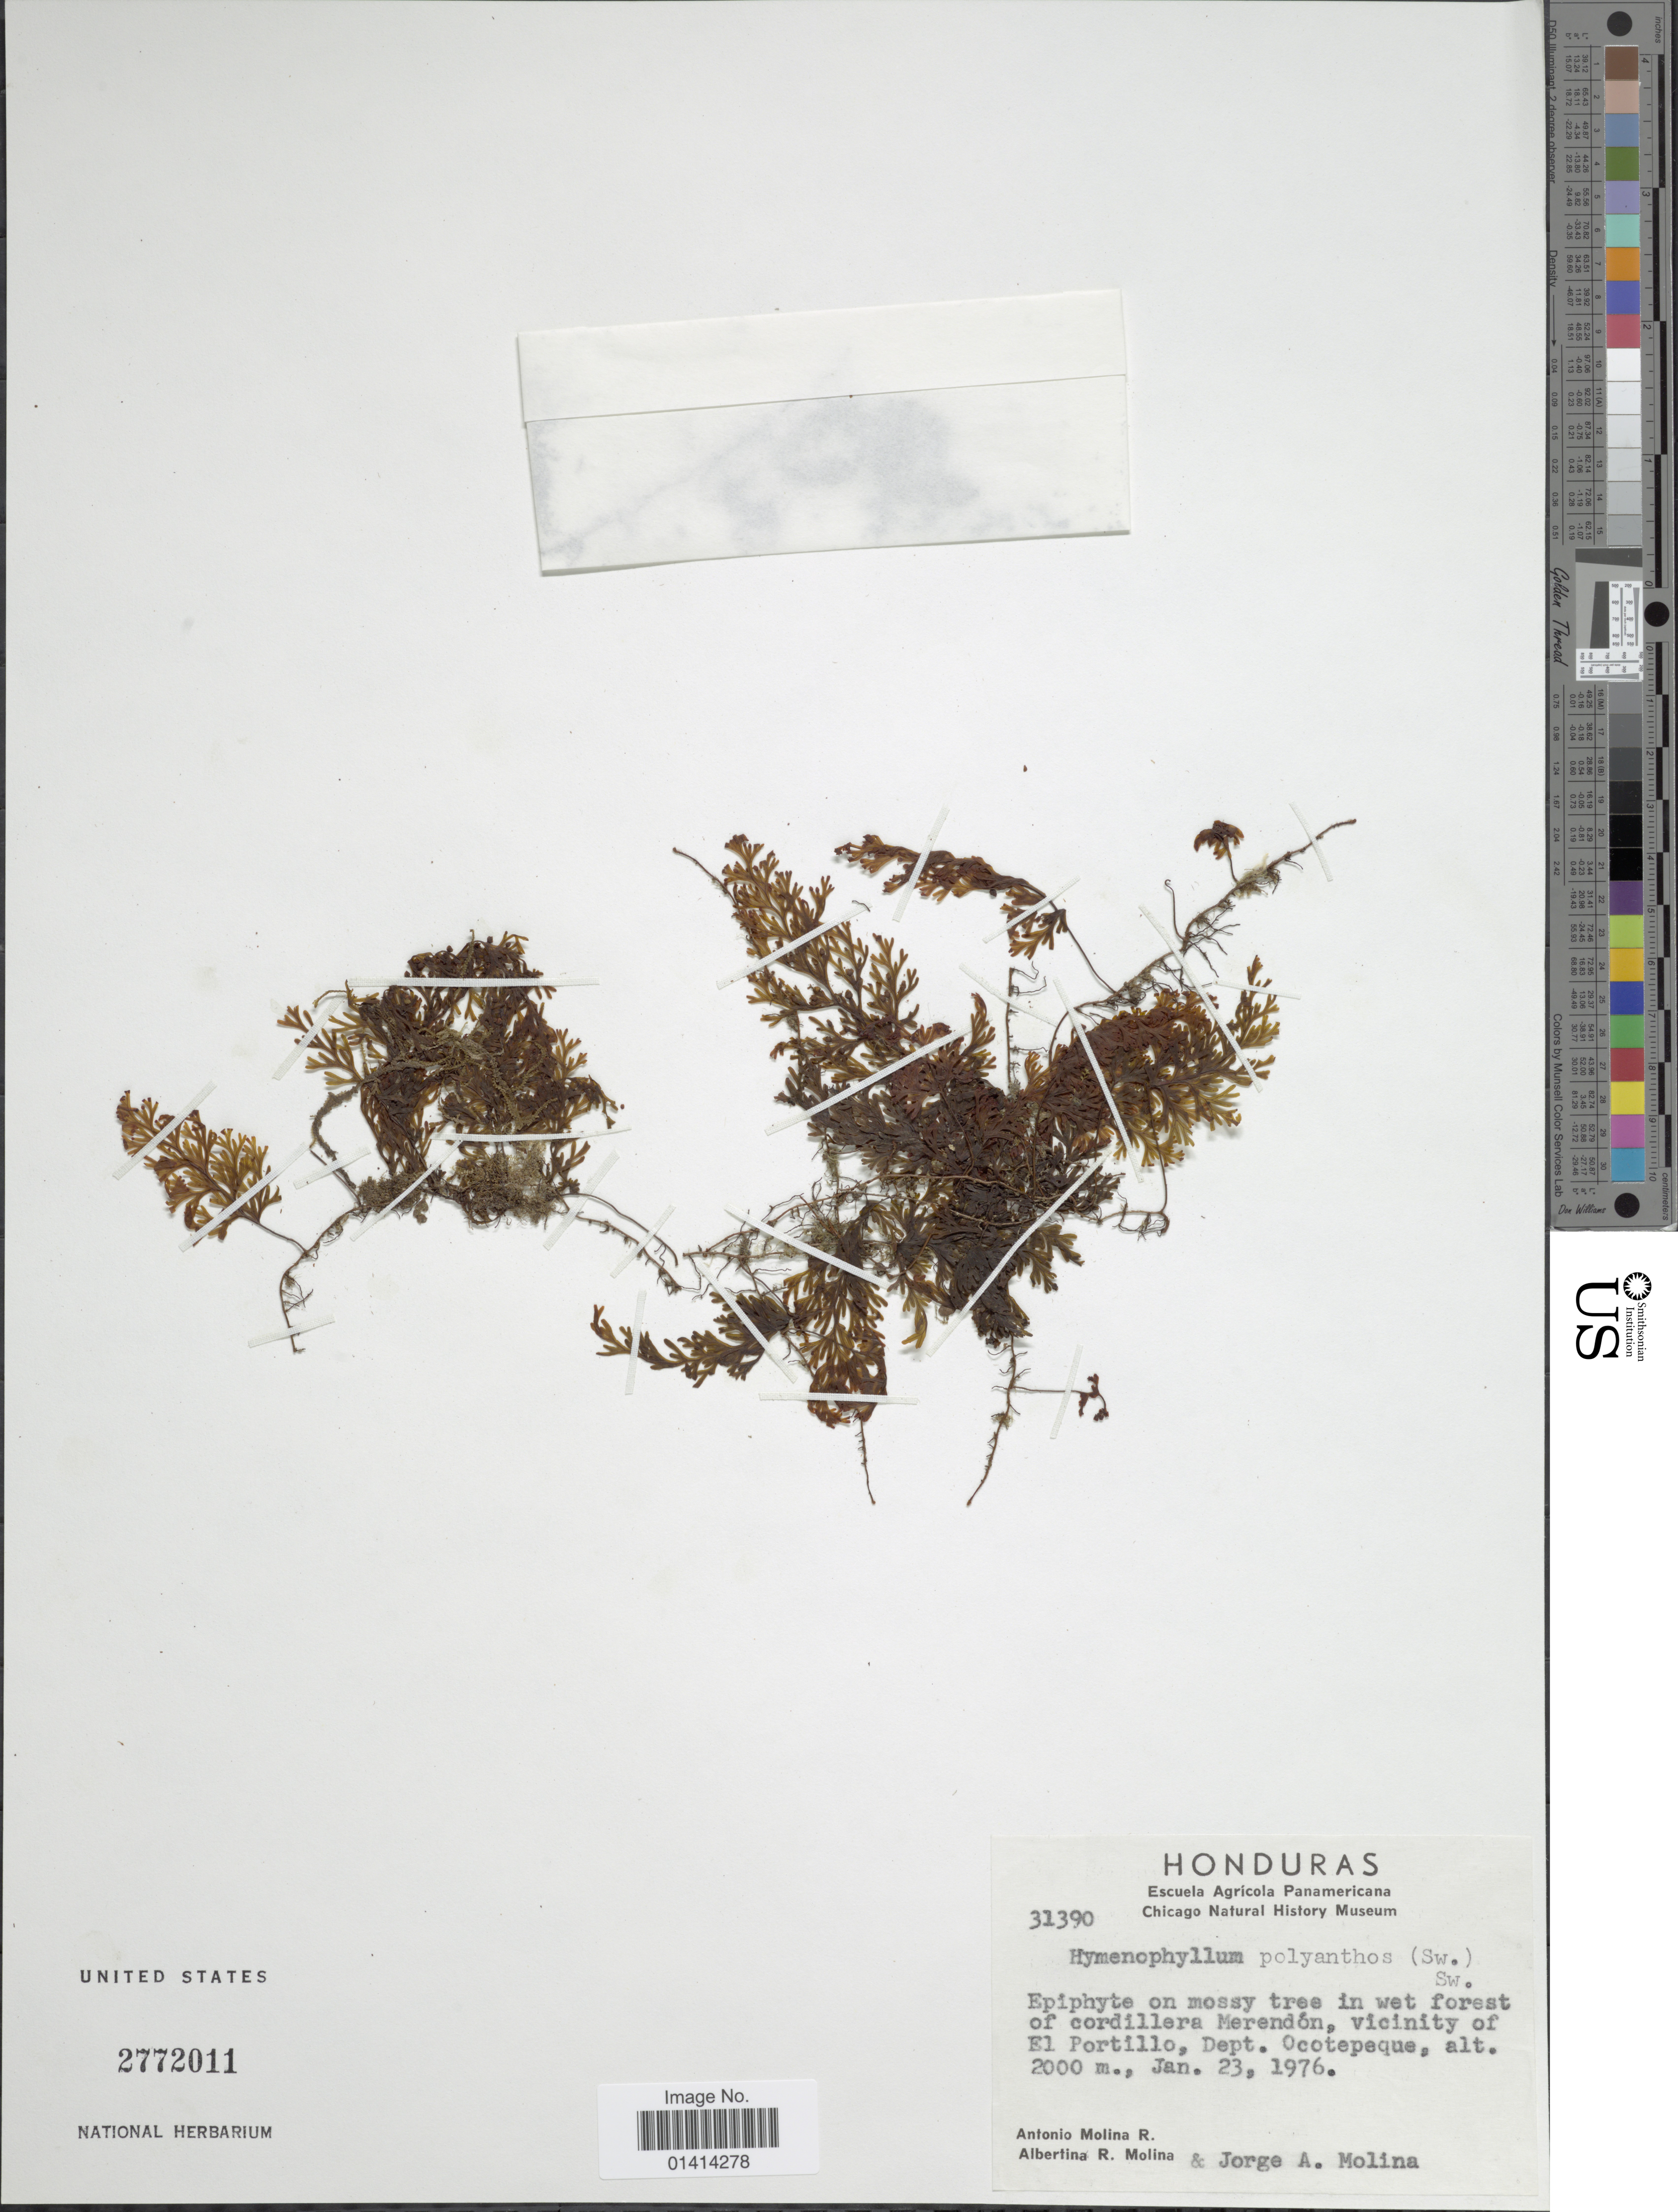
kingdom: Plantae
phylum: Tracheophyta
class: Polypodiopsida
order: Hymenophyllales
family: Hymenophyllaceae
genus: Hymenophyllum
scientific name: Hymenophyllum polyanthos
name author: (Sw.) Sw.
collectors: A. Molina R., A. R. Molina & J. A. Molina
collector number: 31390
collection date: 1976-01-23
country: Honduras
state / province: Ocotepeque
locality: In wet forest of cordillera Merendon, vicinity of El Portillo, Dept Ocotepeque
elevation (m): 2000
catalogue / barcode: US 2772011